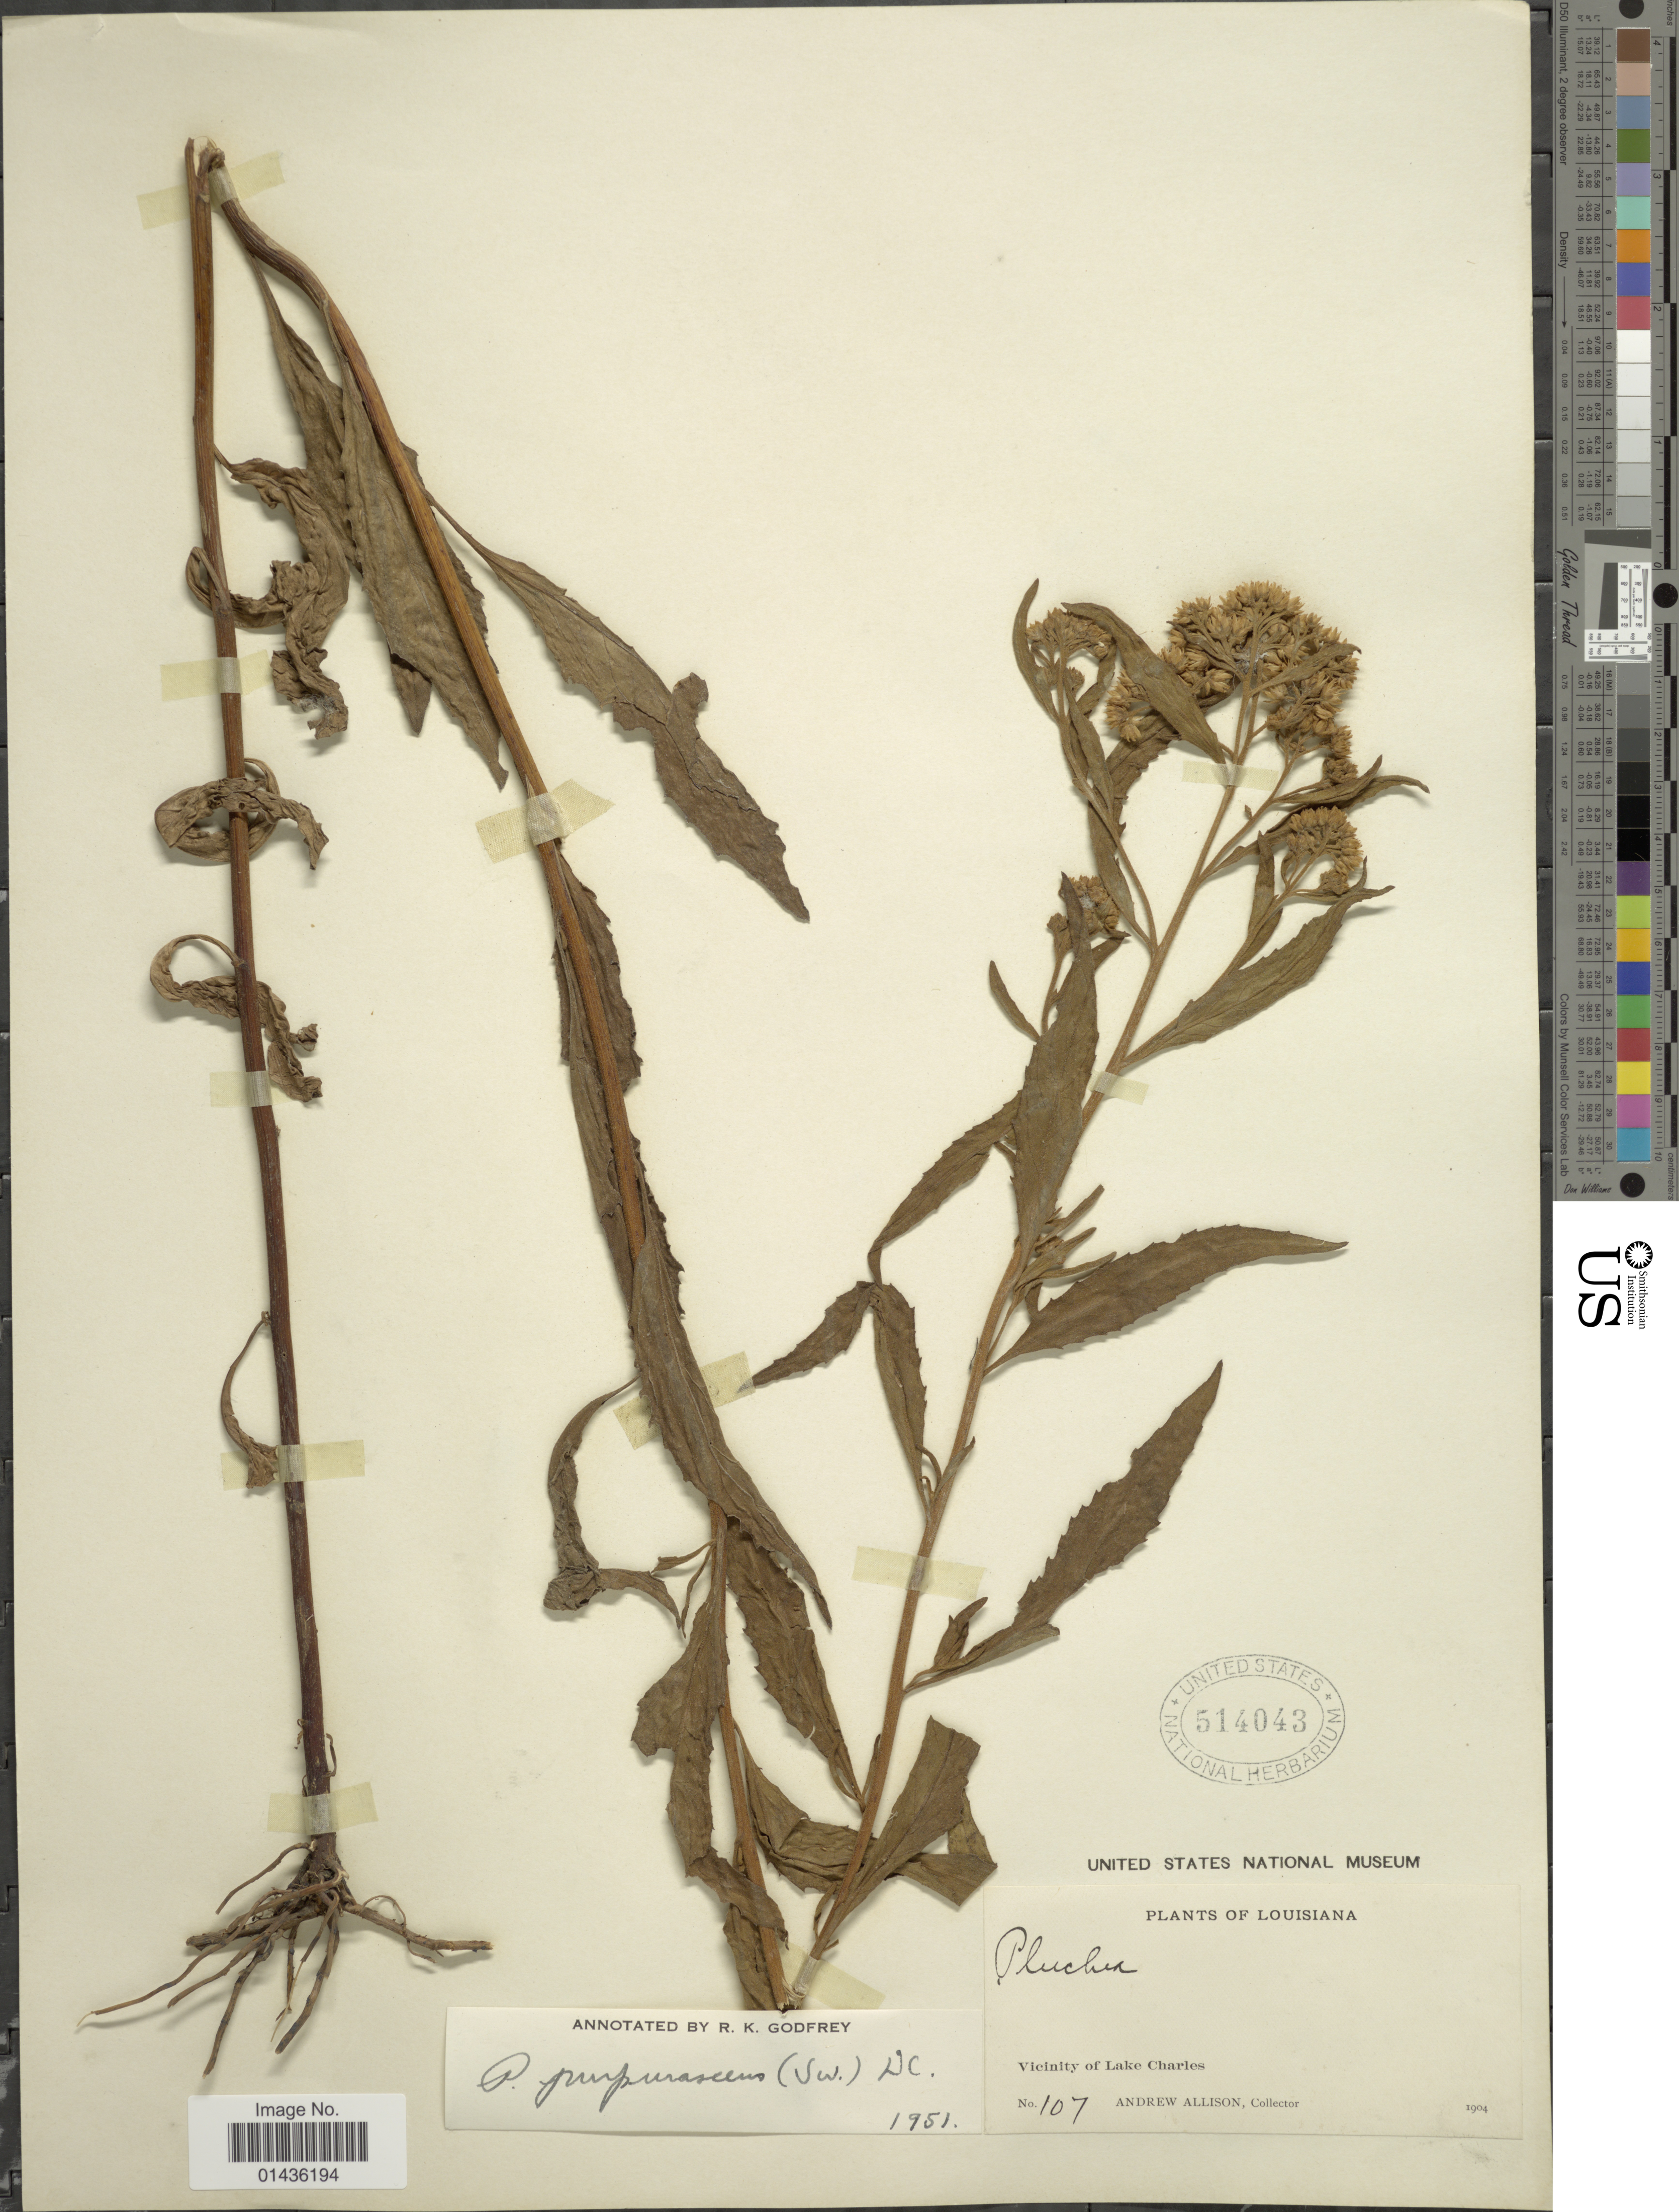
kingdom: Plantae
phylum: Tracheophyta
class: Magnoliopsida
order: Asterales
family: Asteraceae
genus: Pluchea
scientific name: Pluchea odorata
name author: (L.) Cass.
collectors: A. Allison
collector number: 107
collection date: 1904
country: United States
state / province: Louisiana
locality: Vicinity of Lake Charles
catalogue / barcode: US 514043